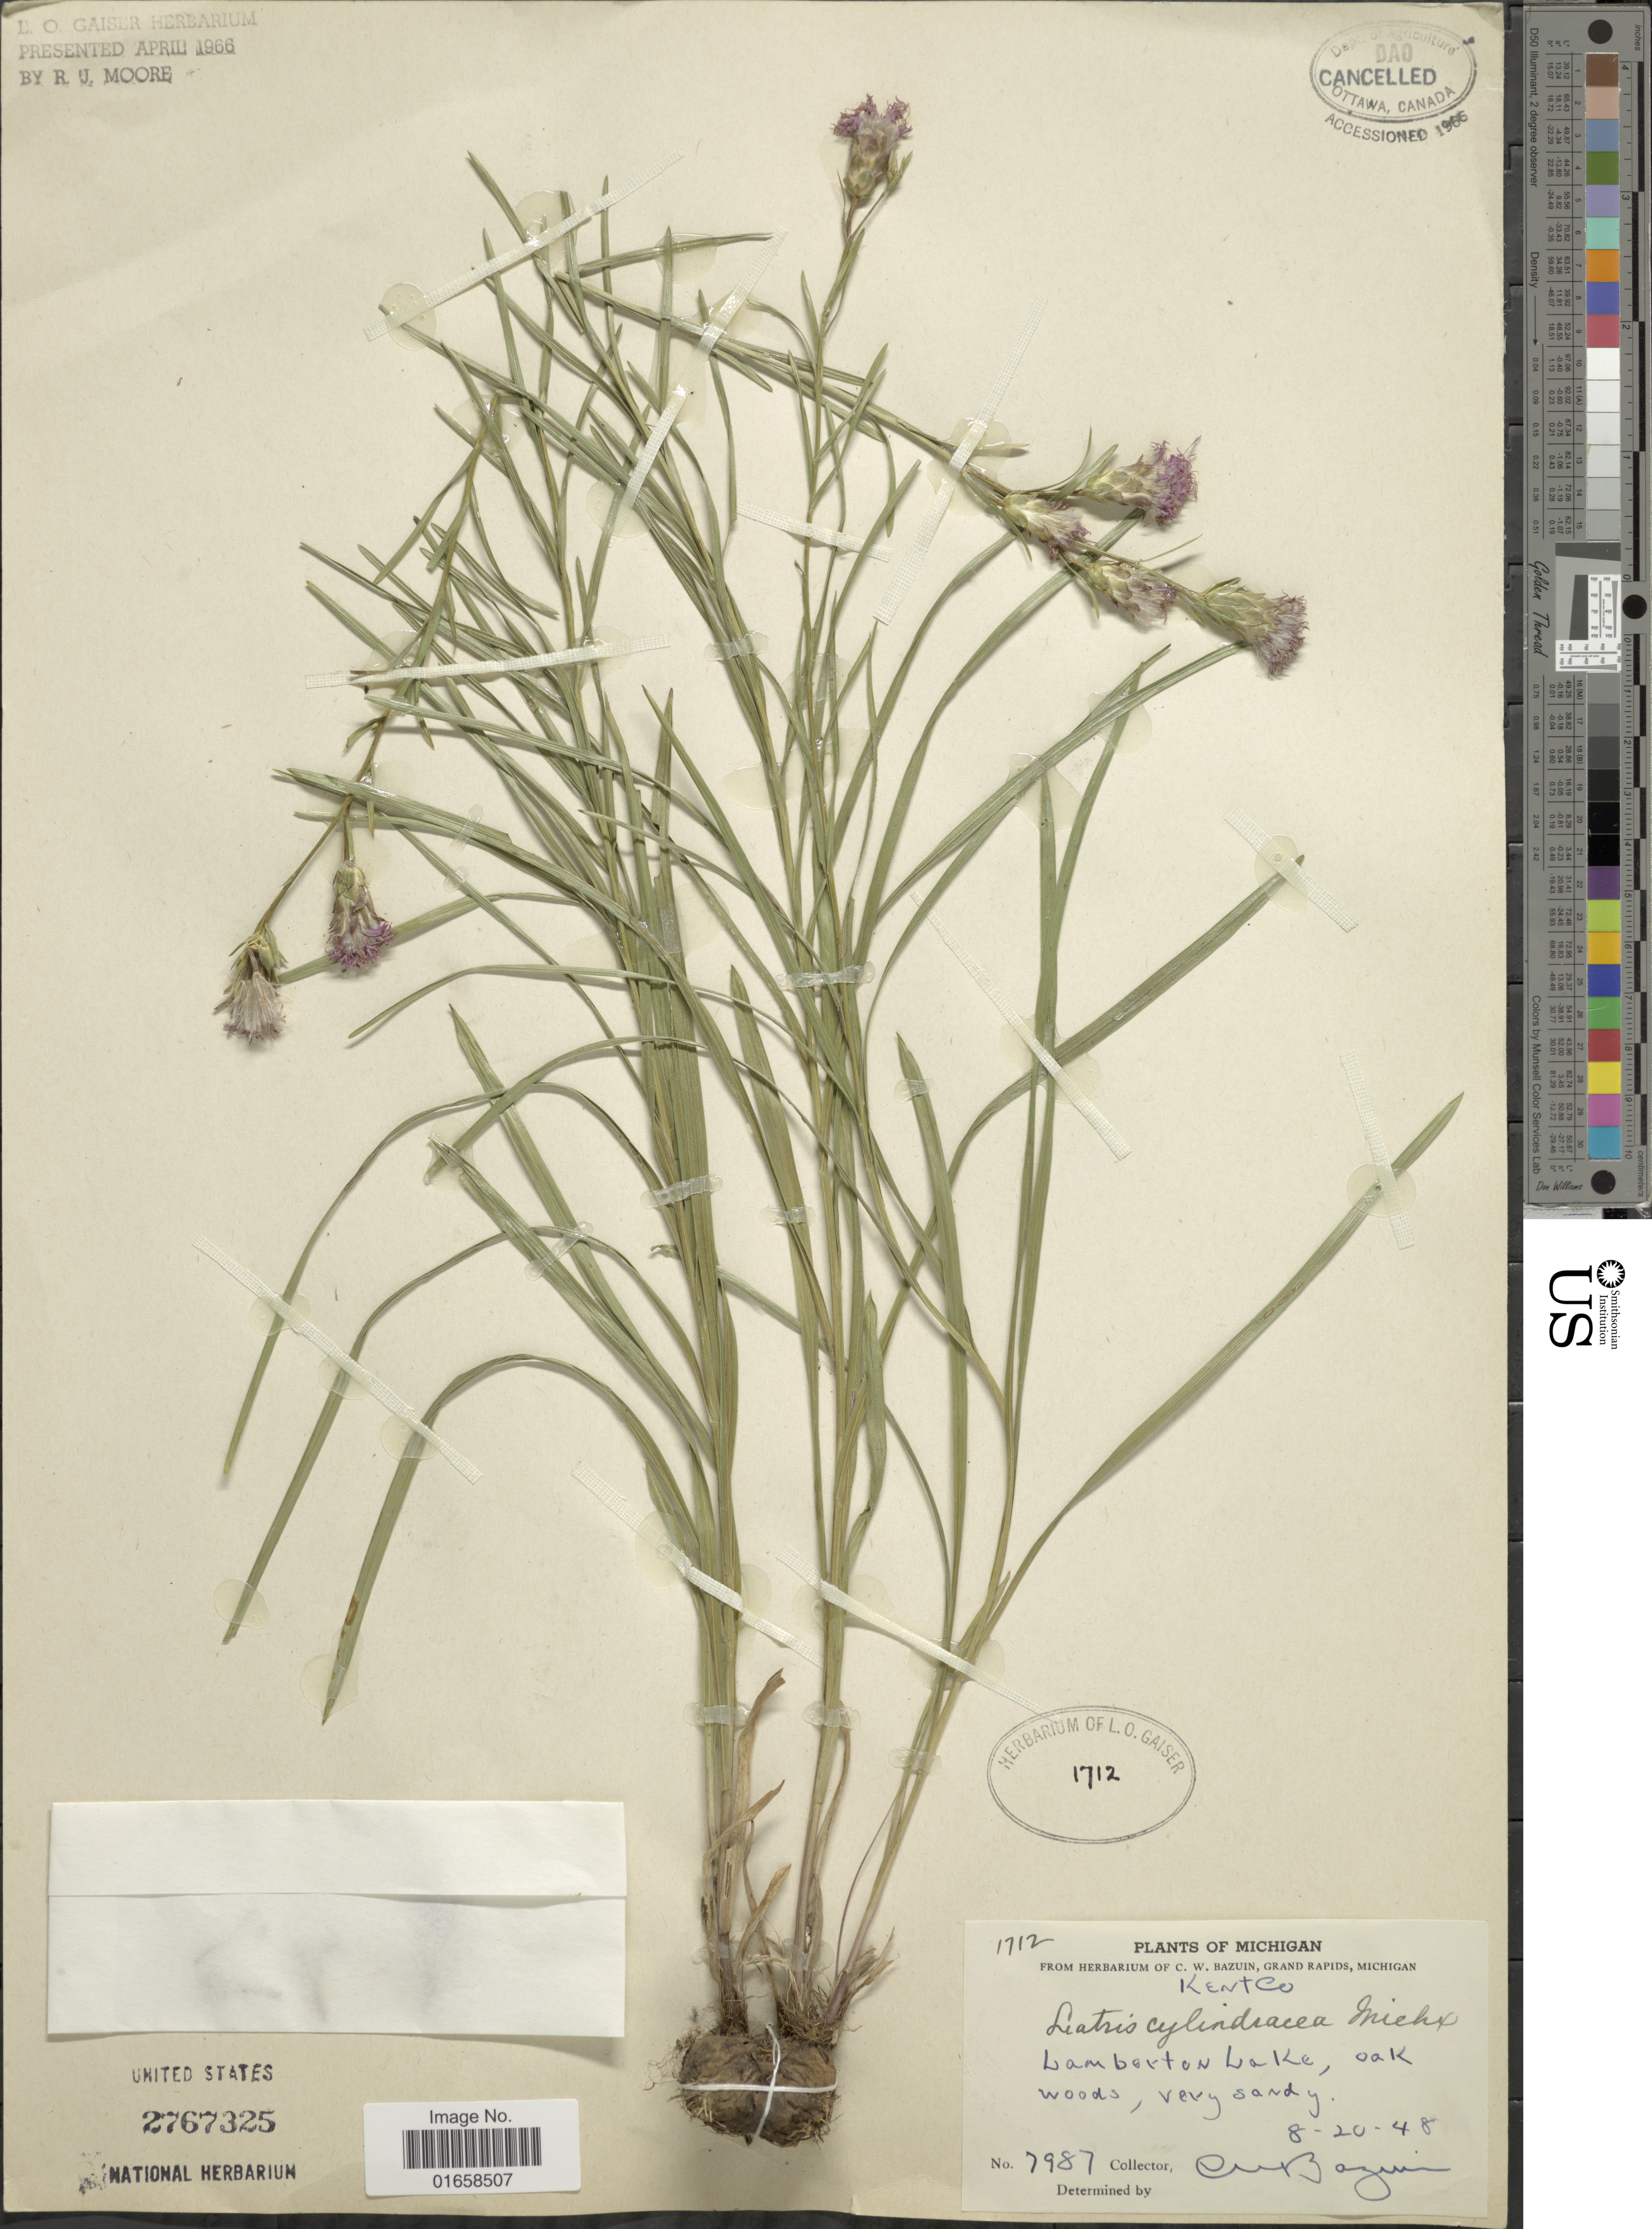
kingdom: Plantae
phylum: Tracheophyta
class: Magnoliopsida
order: Asterales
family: Asteraceae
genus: Liatris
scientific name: Liatris cylindracea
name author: Michaux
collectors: C. Bazuin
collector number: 7987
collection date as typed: Transcribed d/m/y: 20/8/48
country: United States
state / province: Michigan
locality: Kent Co., Lamberton Lake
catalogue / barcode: US 2767325